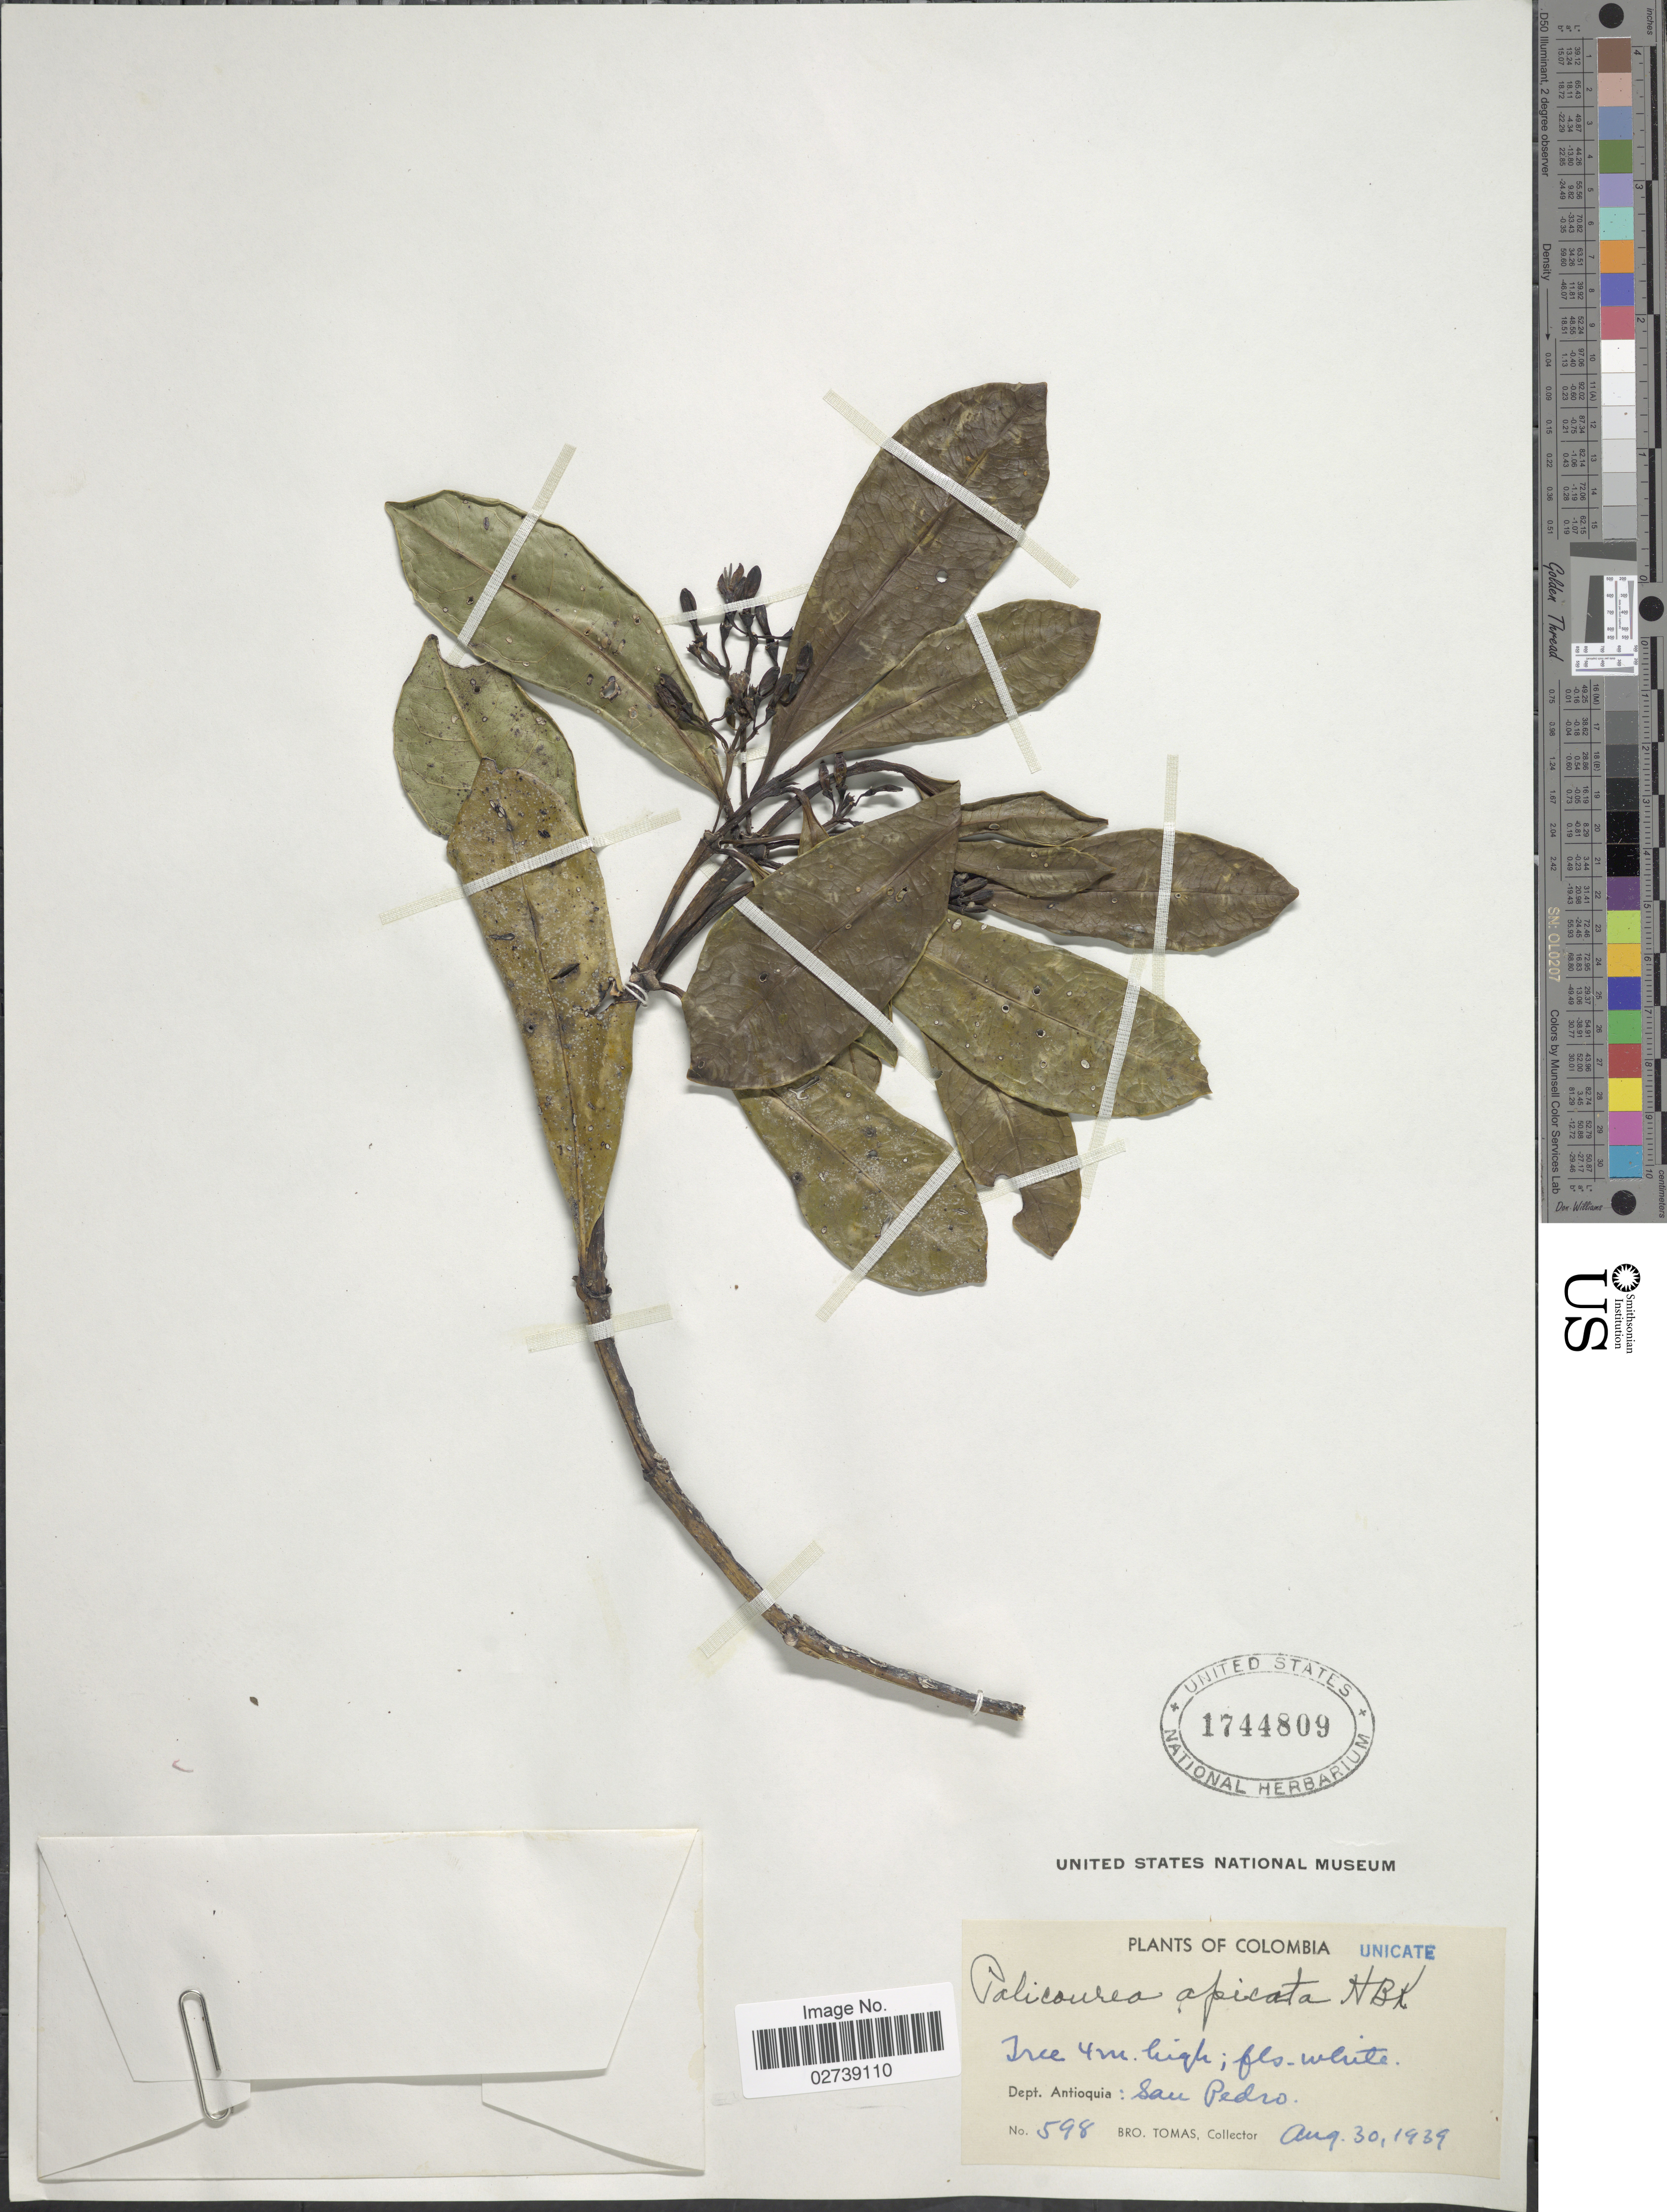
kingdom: Plantae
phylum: Tracheophyta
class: Magnoliopsida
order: Gentianales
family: Rubiaceae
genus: Palicourea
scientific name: Palicourea apicata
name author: Kunth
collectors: B. Tomas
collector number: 598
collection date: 1939-08-30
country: Colombia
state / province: Antioquia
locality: Dept. Antioquia: San Pedro.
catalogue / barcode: US 1744809